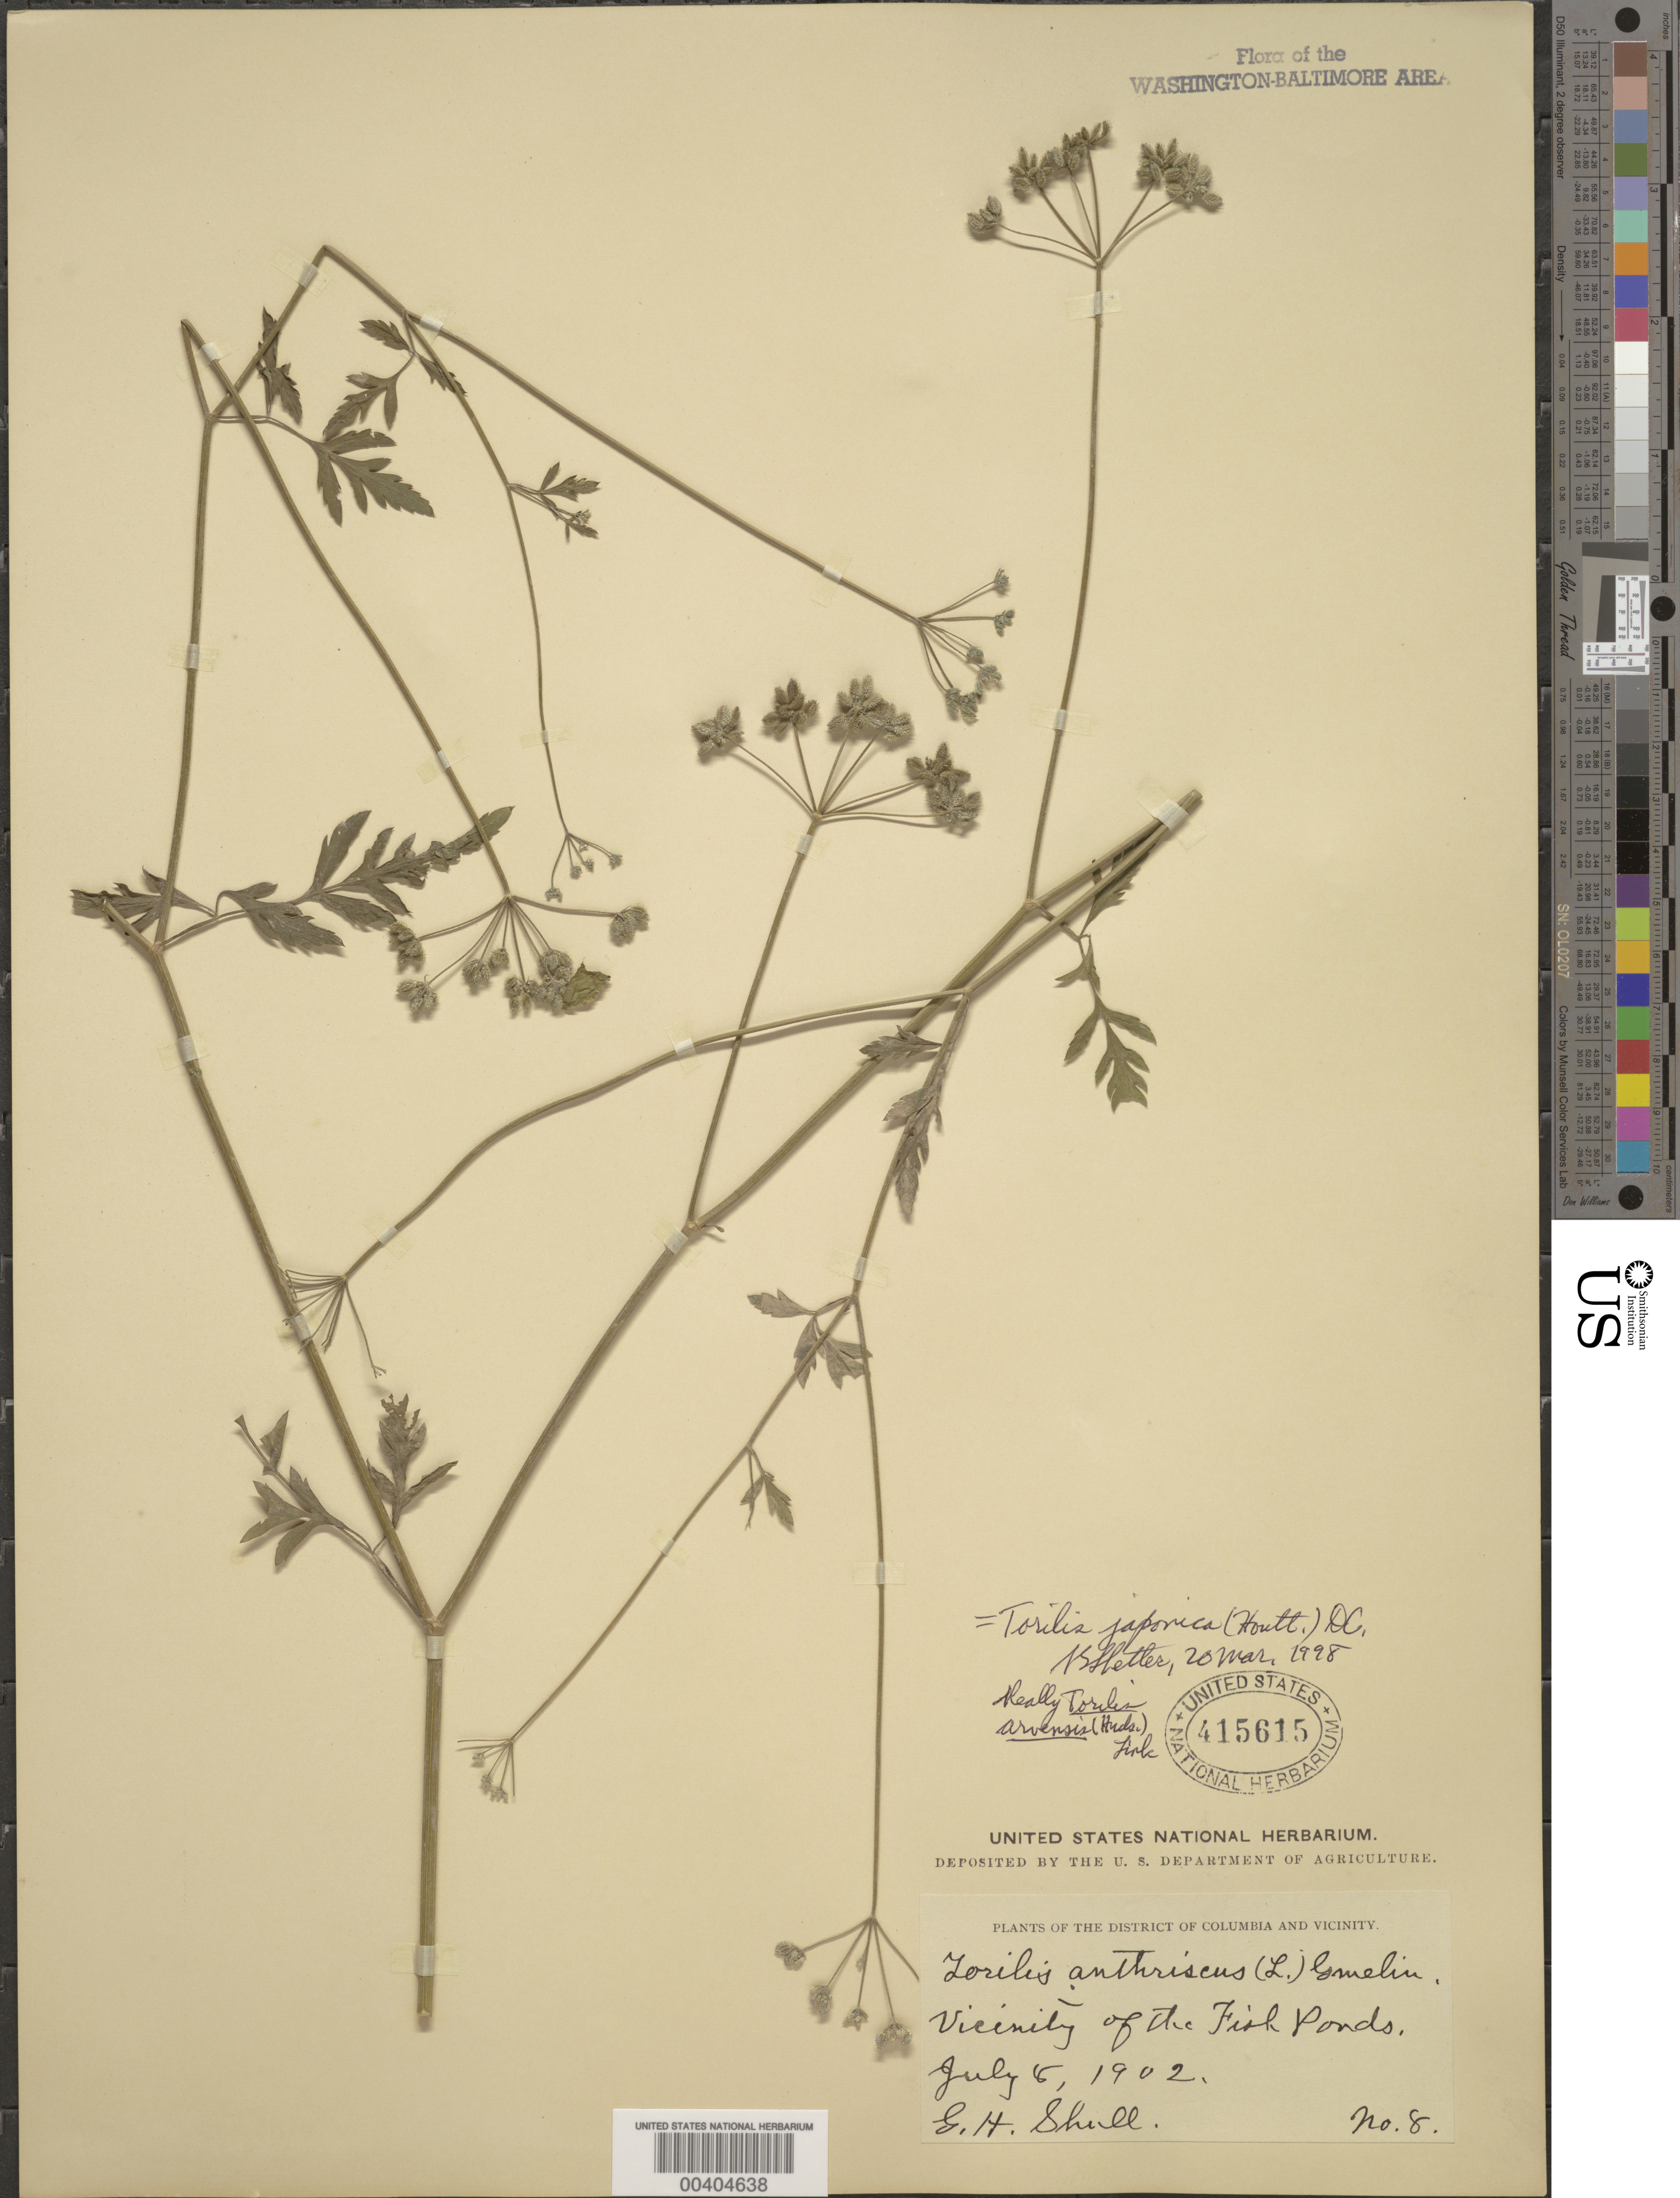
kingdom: Plantae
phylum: Tracheophyta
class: Magnoliopsida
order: Apiales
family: Apiaceae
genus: Torilis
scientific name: Torilis arvensis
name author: (Huds.) Link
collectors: G. H. Shull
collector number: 8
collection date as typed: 08 Jul 1902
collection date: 1902-07-08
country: United States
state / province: District of Columbia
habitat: Fish pond vicinity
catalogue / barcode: US 415615